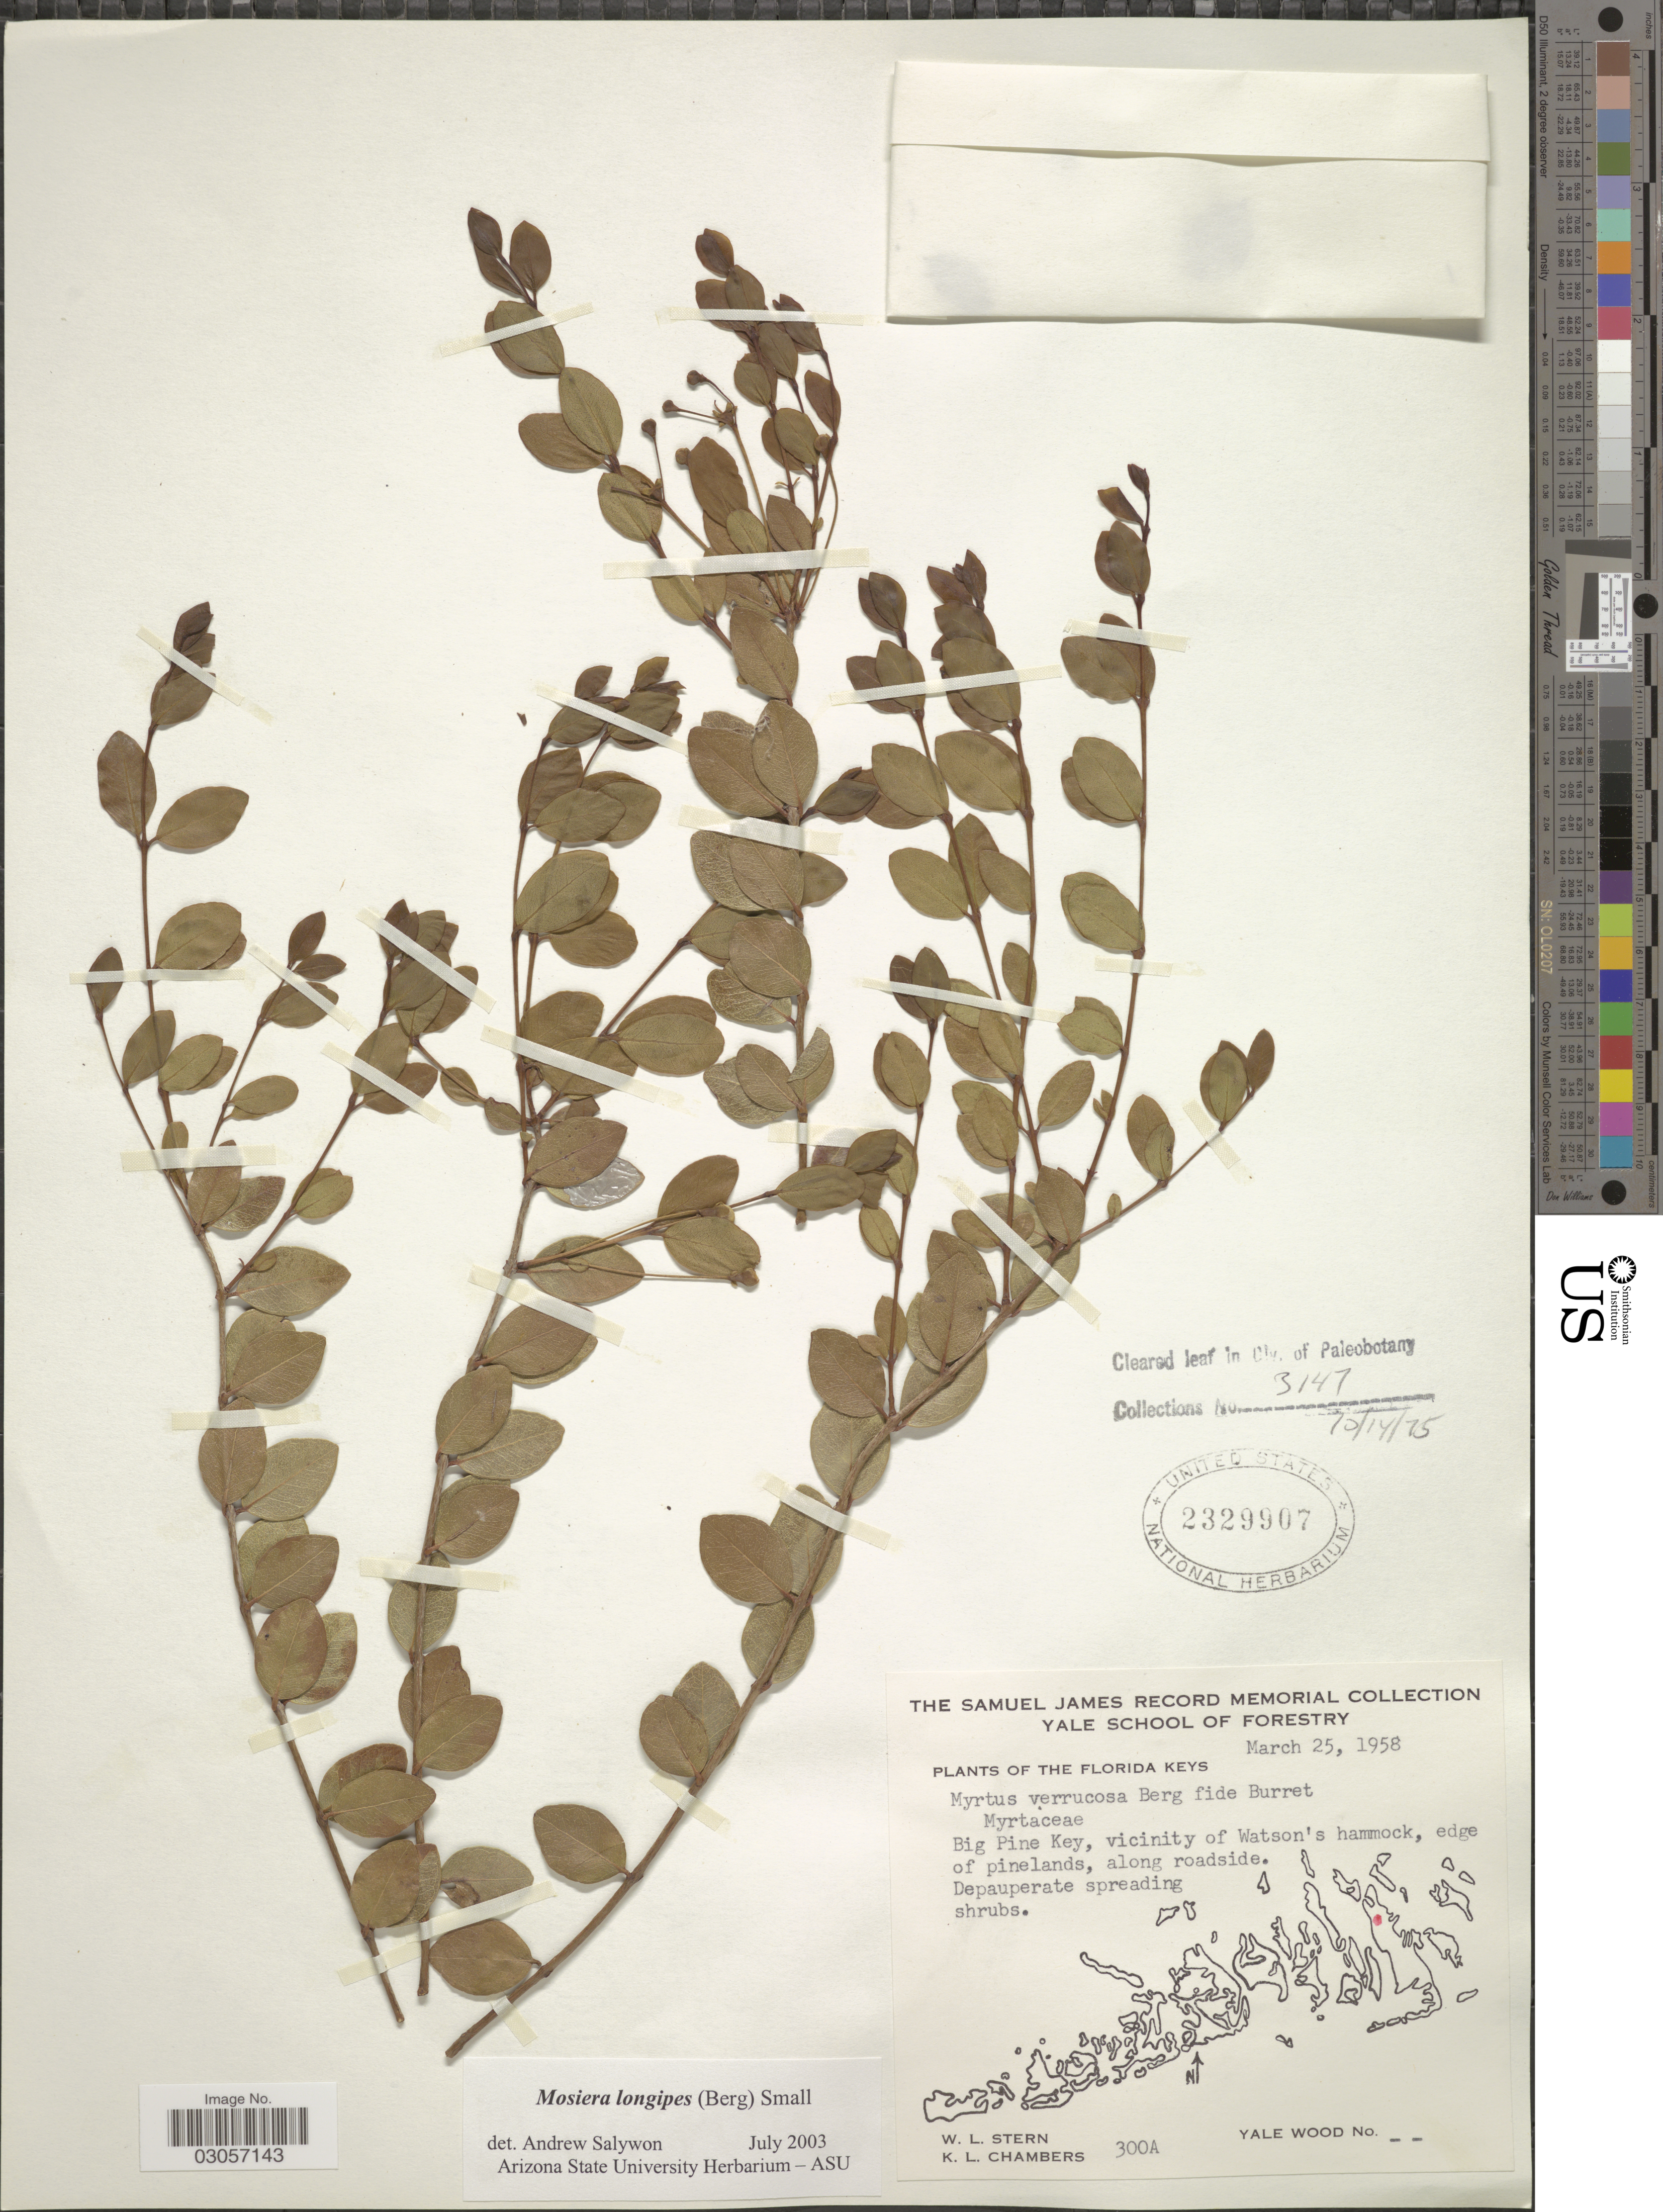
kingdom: Plantae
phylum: Tracheophyta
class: Magnoliopsida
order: Myrtales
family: Myrtaceae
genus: Mosiera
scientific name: Mosiera longipes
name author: (O. Berg) Small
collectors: W. L. Stern & K. Chambers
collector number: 300A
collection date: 1958-03-25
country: United States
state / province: Florida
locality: The Florida Keys, Big Pine Key, vicinity of Watson's hammock.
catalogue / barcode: US 2329907